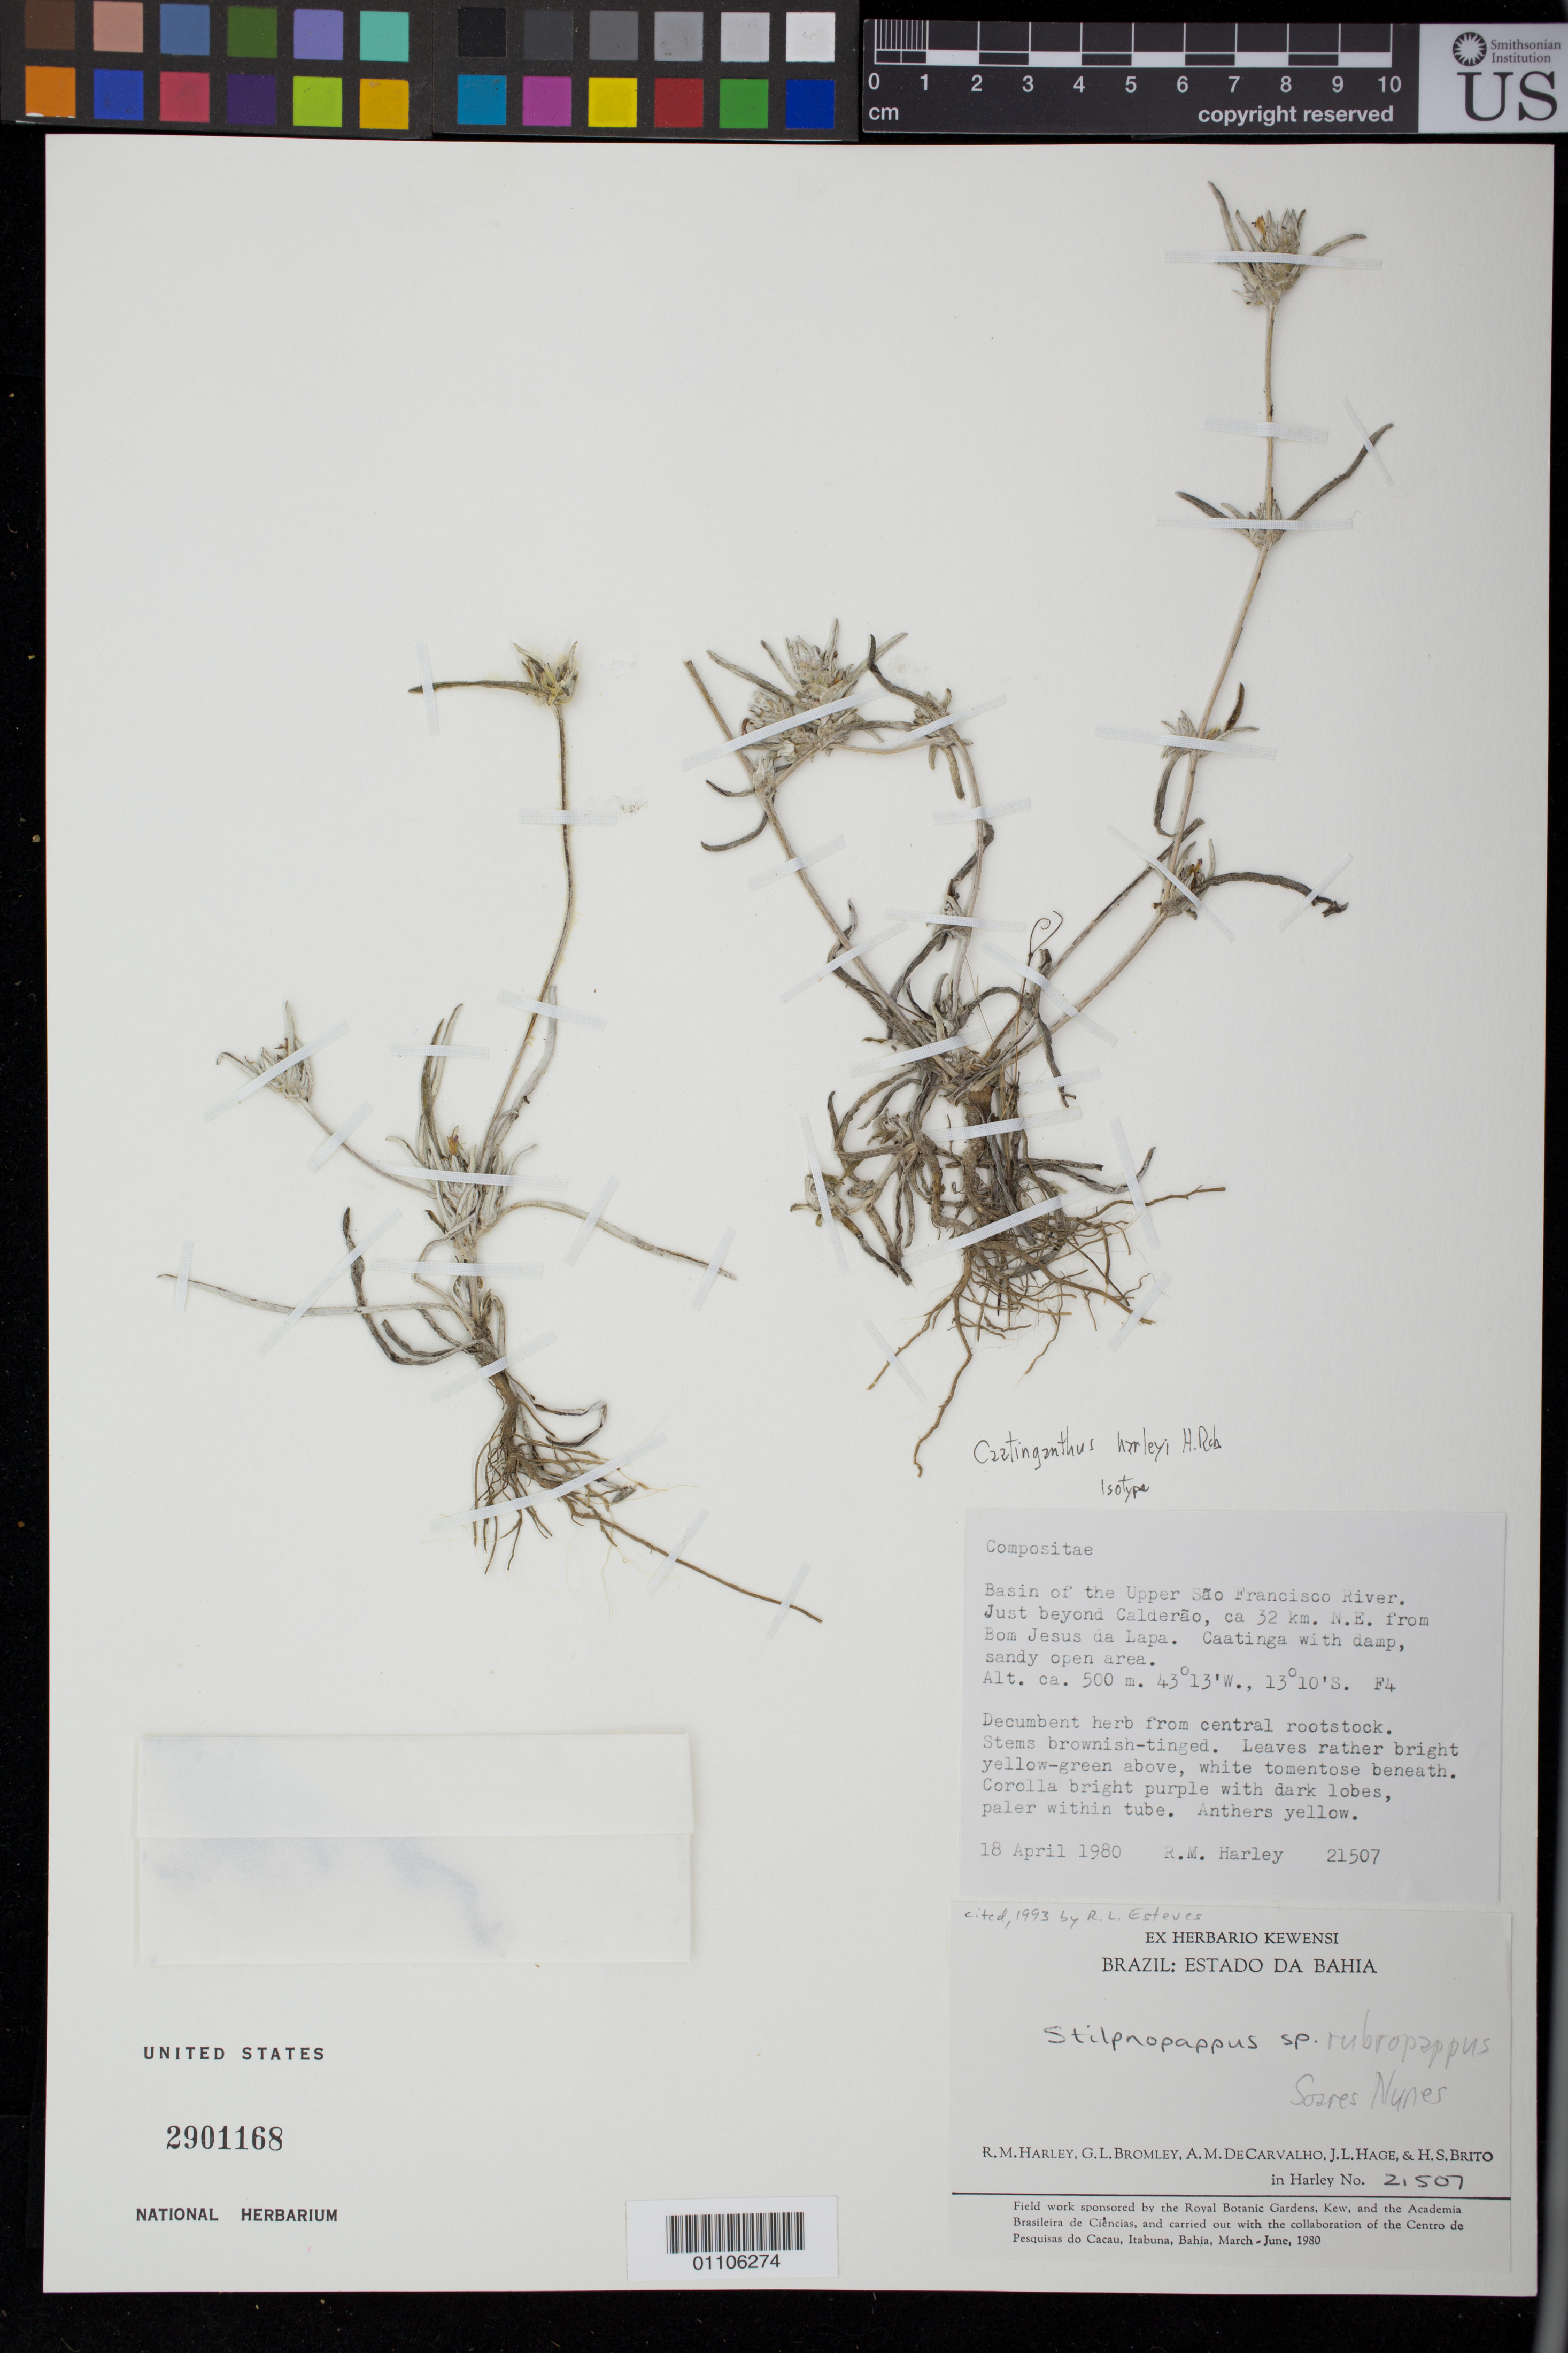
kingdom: Plantae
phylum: Tracheophyta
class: Magnoliopsida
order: Asterales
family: Asteraceae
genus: Caatinganthus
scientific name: Caatinganthus harleyi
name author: H. Rob.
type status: Isotype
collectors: R. M. Harley, G. L. Bromley, A. M. Carvalho, J. L. Hage & H. S. Brito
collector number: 21507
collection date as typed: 18 Apr 1980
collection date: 1980-04-18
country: Brazil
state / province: Bahia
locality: Basin of the Upper São Francisco River. Just beyond Calderão, ca. 32 km NE from Bom Jesus de Lapa.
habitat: Caatinga with damp, sandy open area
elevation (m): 500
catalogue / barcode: US 2901168